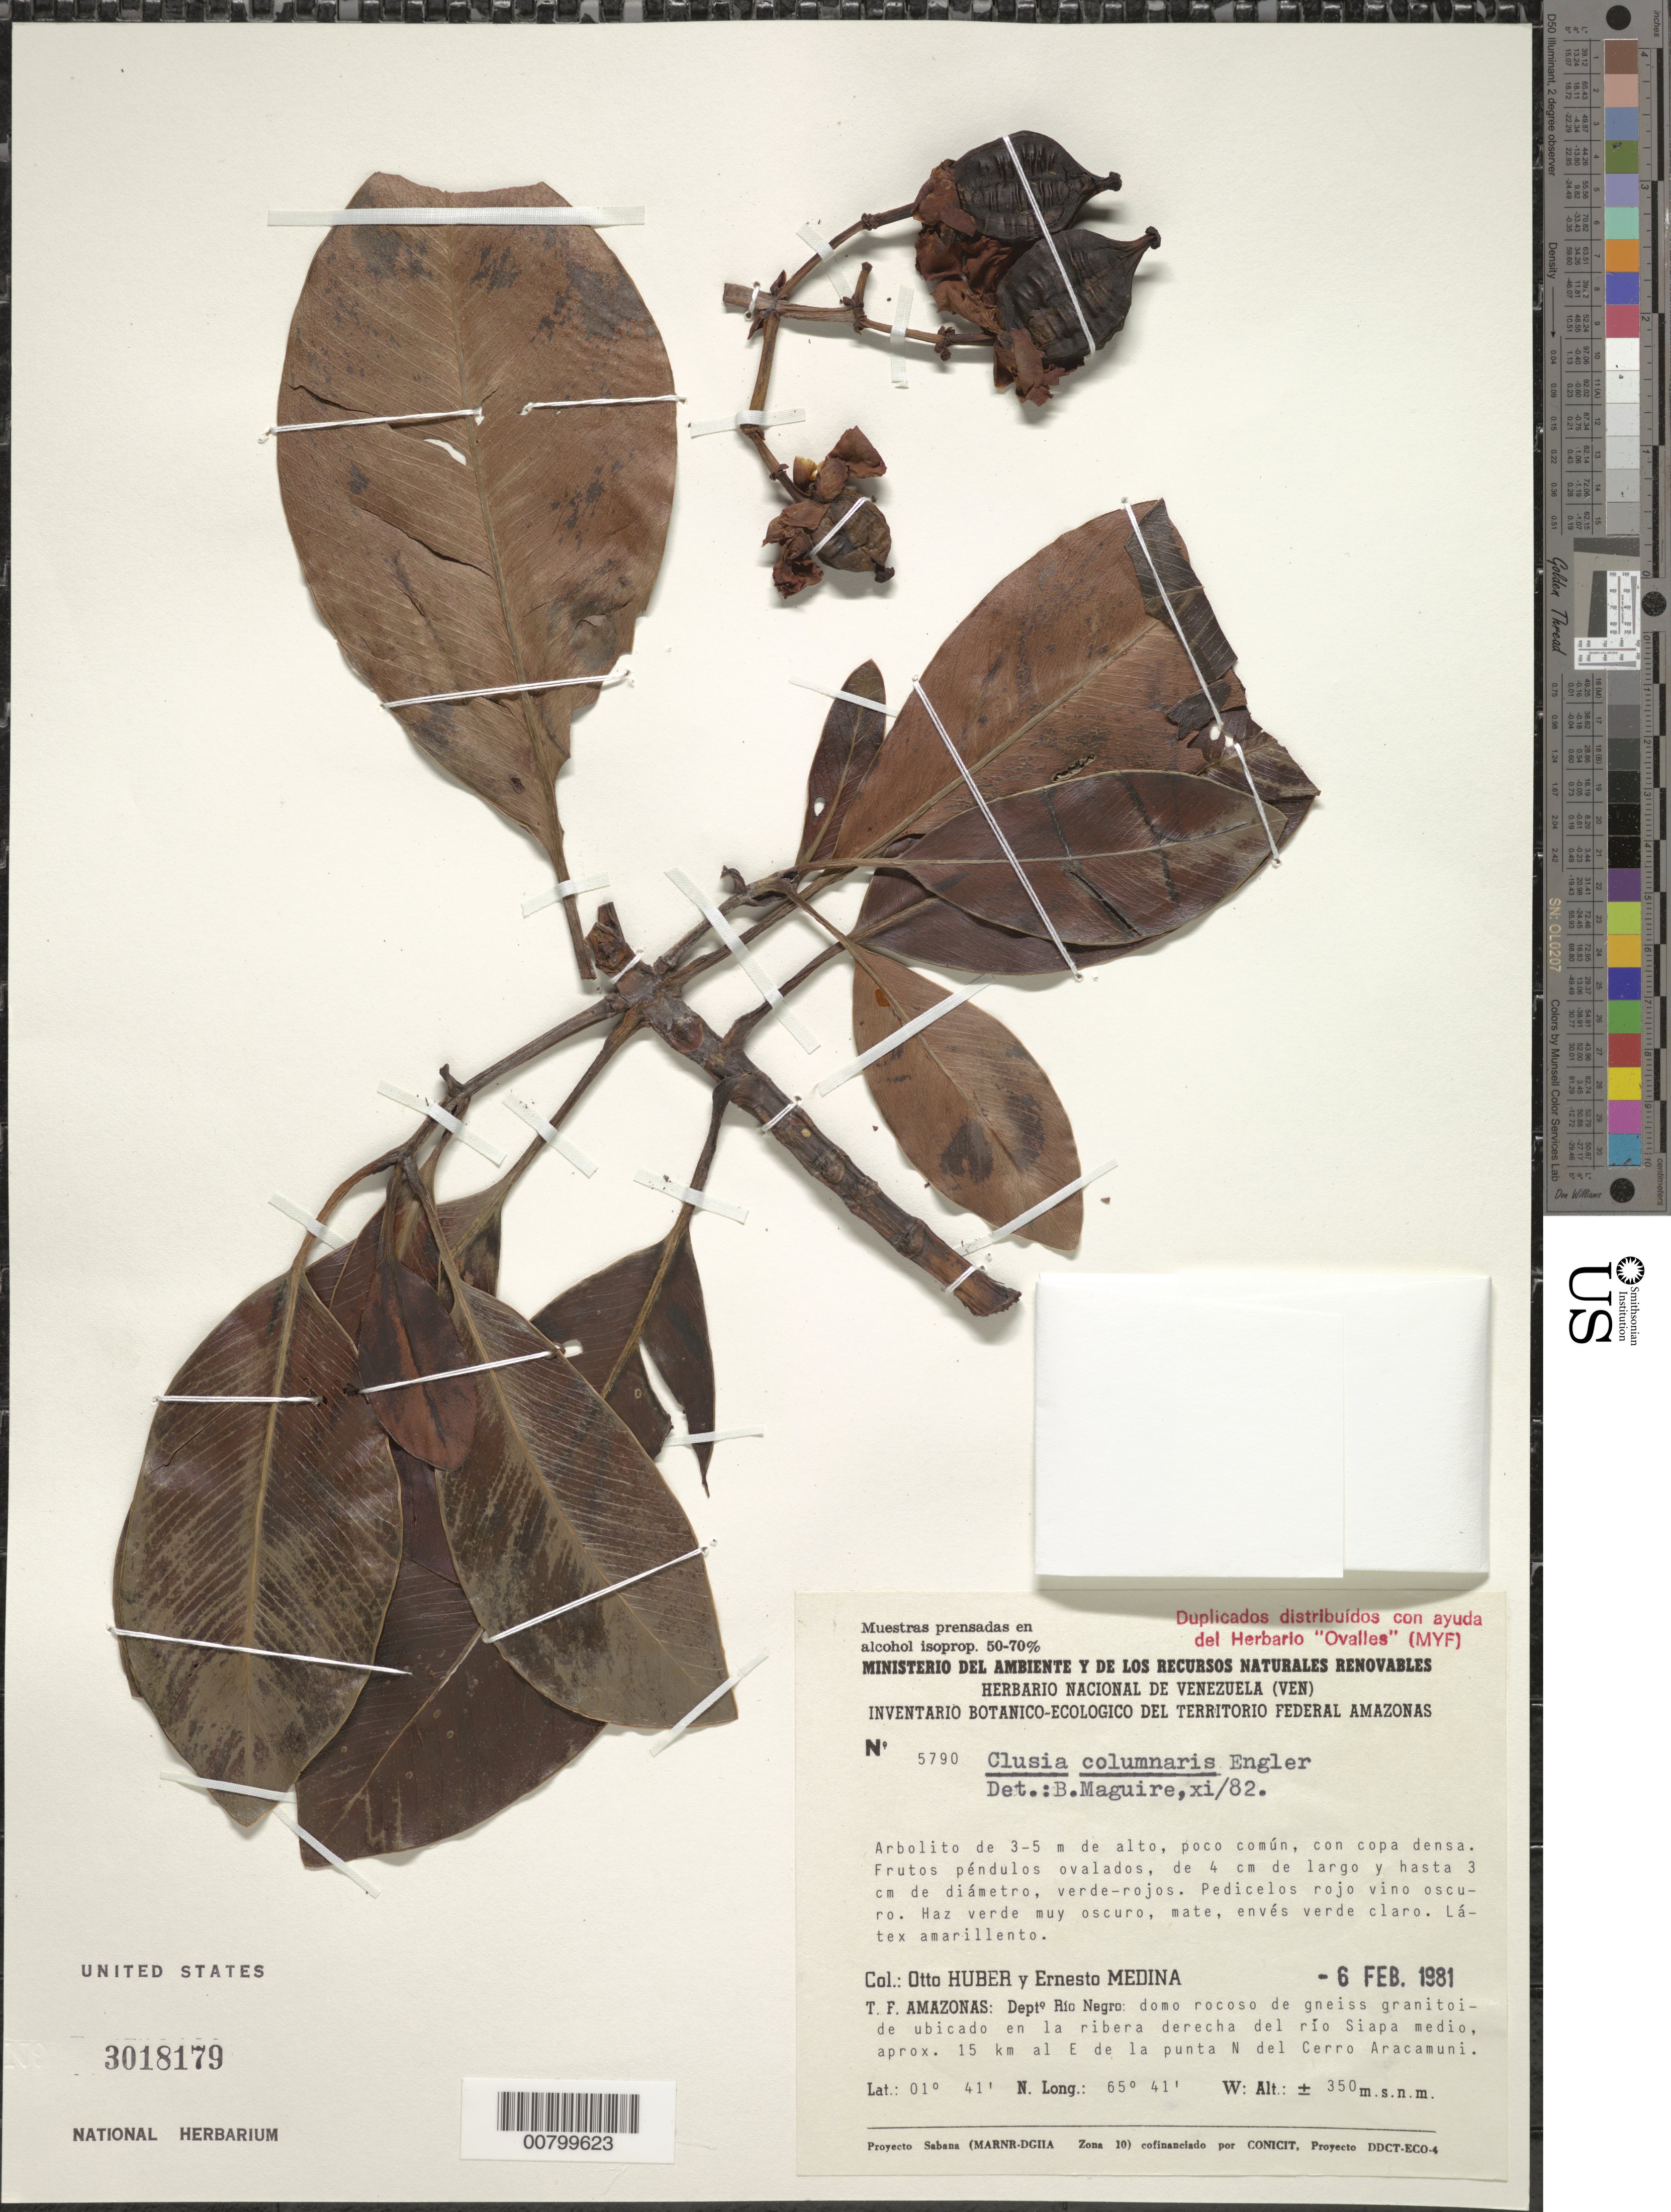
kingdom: Plantae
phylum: Tracheophyta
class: Magnoliopsida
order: Malpighiales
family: Clusiaceae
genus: Clusia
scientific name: Clusia columnaris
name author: Engl.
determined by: Maguire, Bassett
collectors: O. Huber & E. Medina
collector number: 5790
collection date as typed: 6-Feb-81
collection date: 1981-02-06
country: Venezuela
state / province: Amazonas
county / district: Río Negro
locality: Río Siapa, 15 km E of Cerro Aracamuni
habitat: Domo rocoso de gneiss granitoide ubicado en la ribera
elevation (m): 350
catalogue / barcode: US 3018179